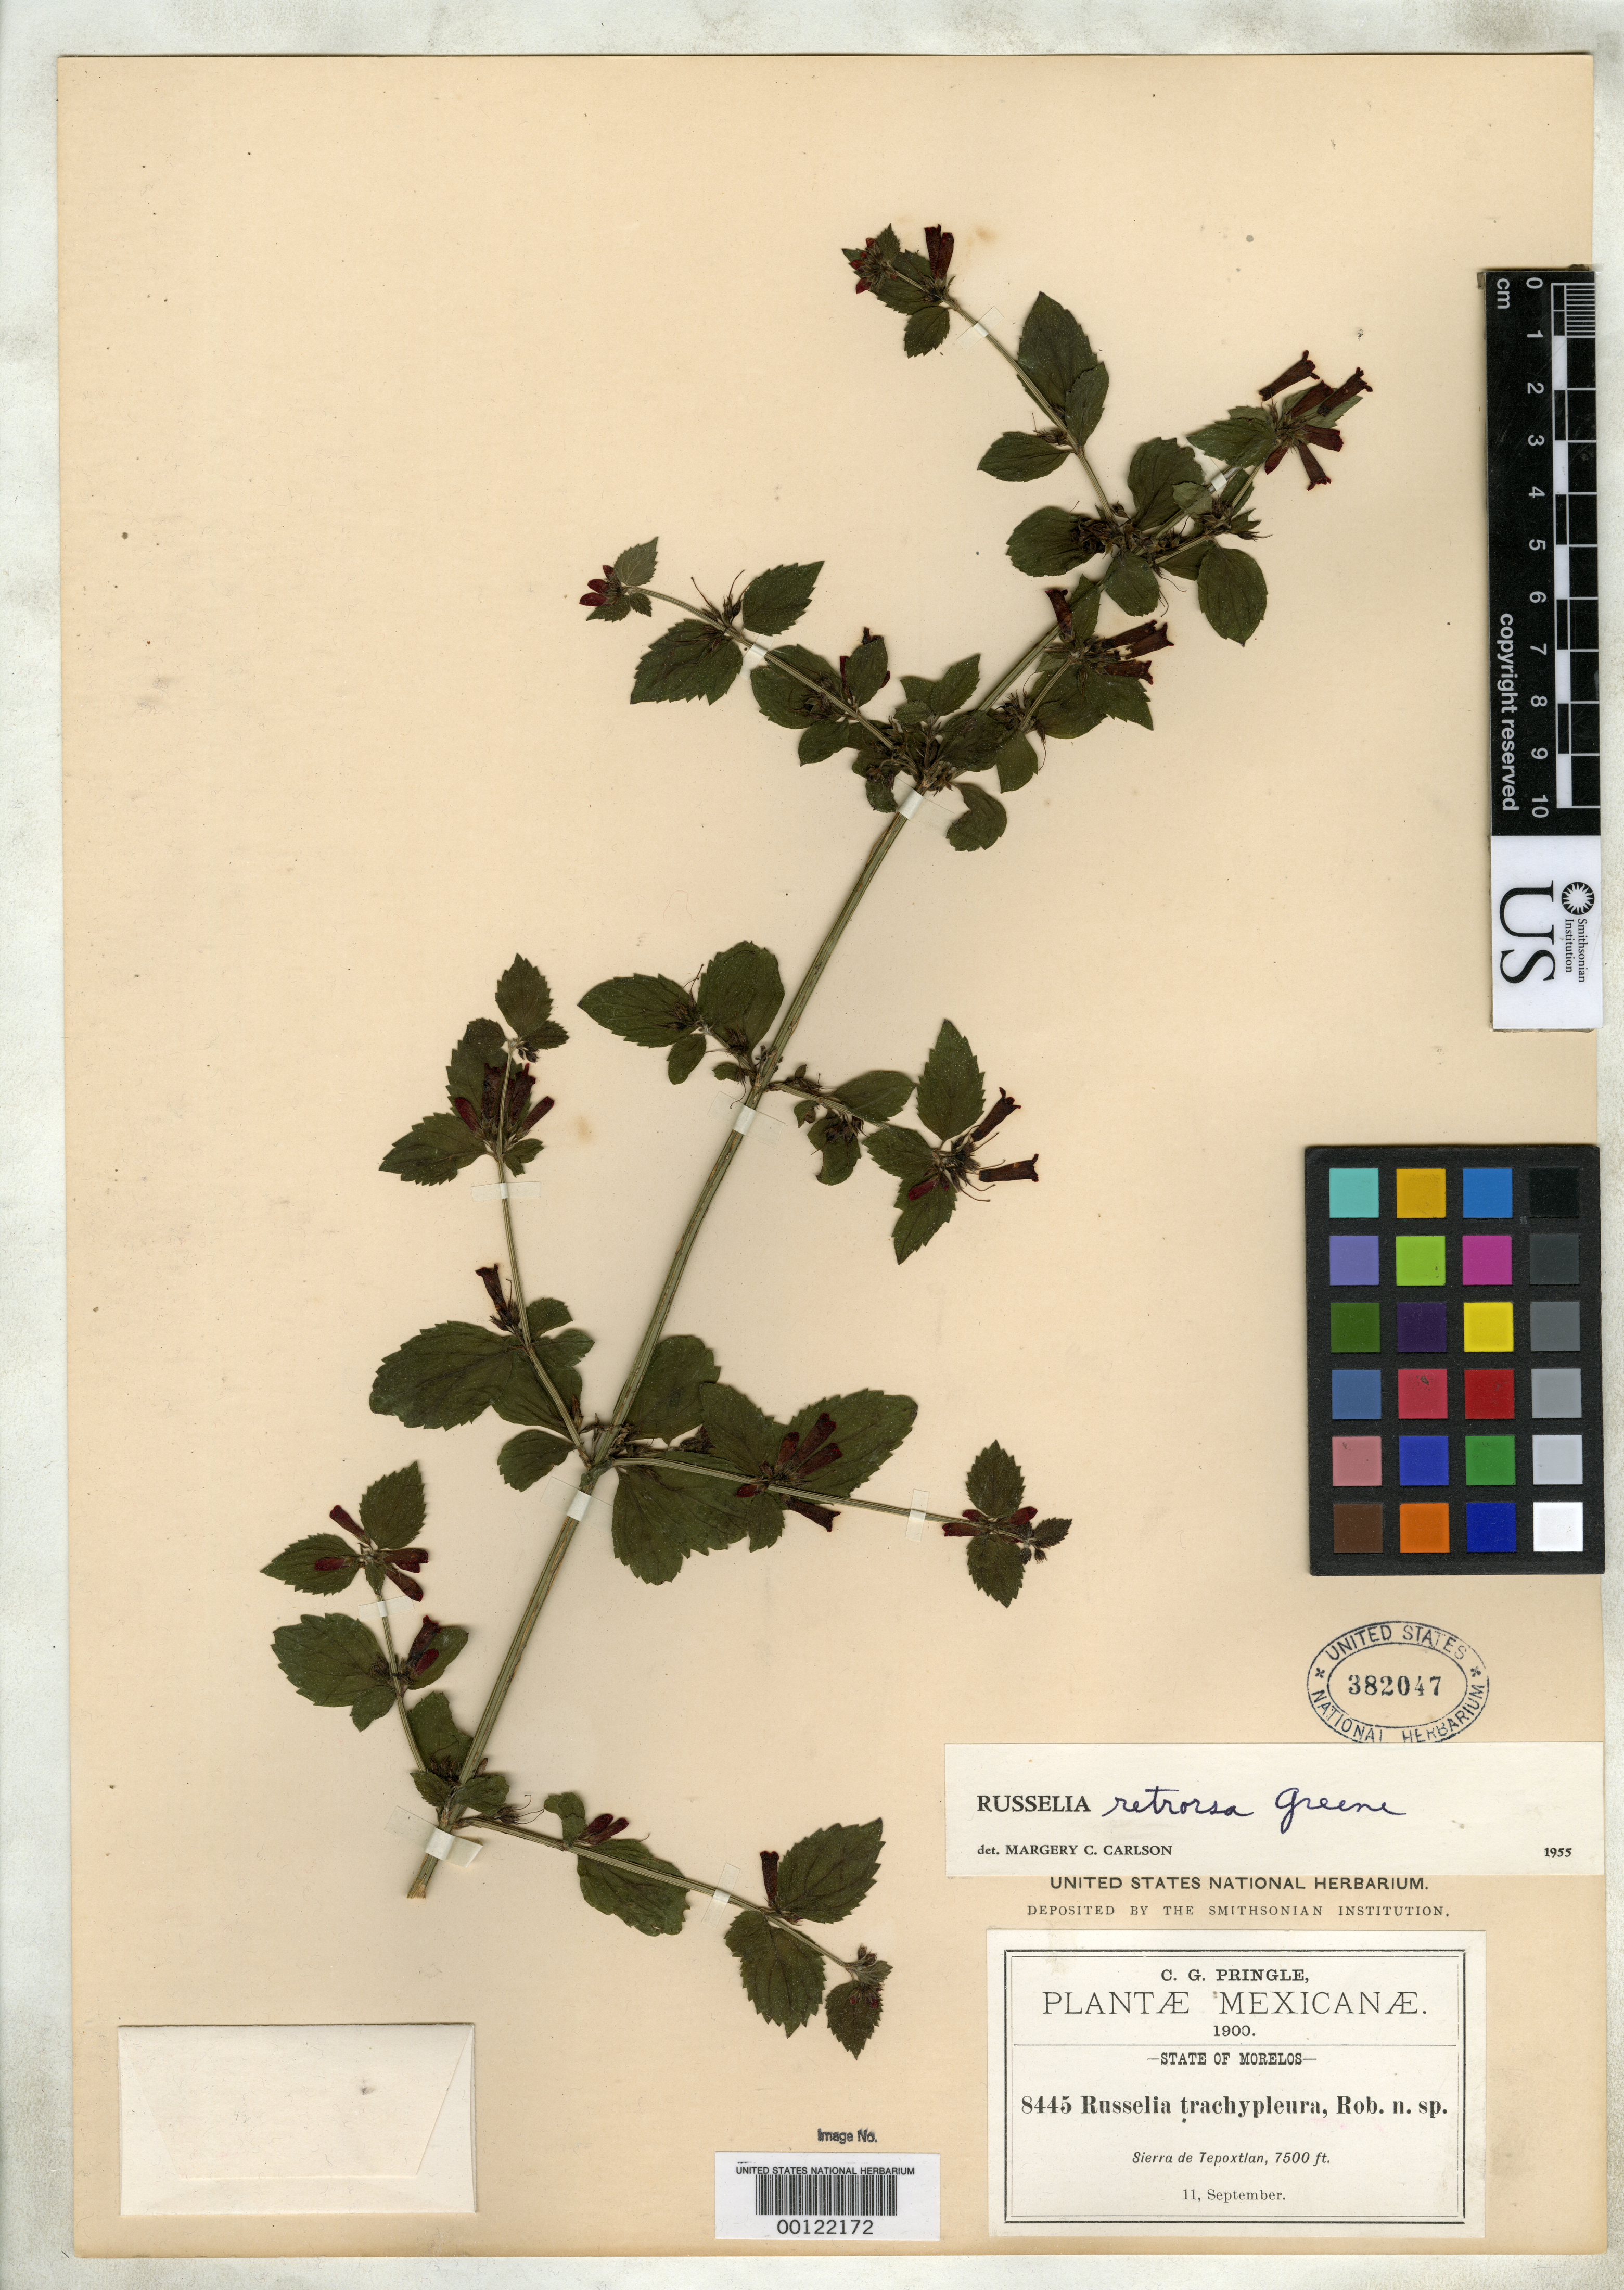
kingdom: Plantae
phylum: Tracheophyta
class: Magnoliopsida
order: Lamiales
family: Plantaginaceae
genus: Russelia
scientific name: Russelia trachypleura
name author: B.L. Rob.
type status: Isotype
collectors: C. G. Pringle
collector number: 8445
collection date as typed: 11 Sep 1900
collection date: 1900-09-11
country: Mexico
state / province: Morelos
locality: Sierra de Tepoxtlan.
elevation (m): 2300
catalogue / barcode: US 382047